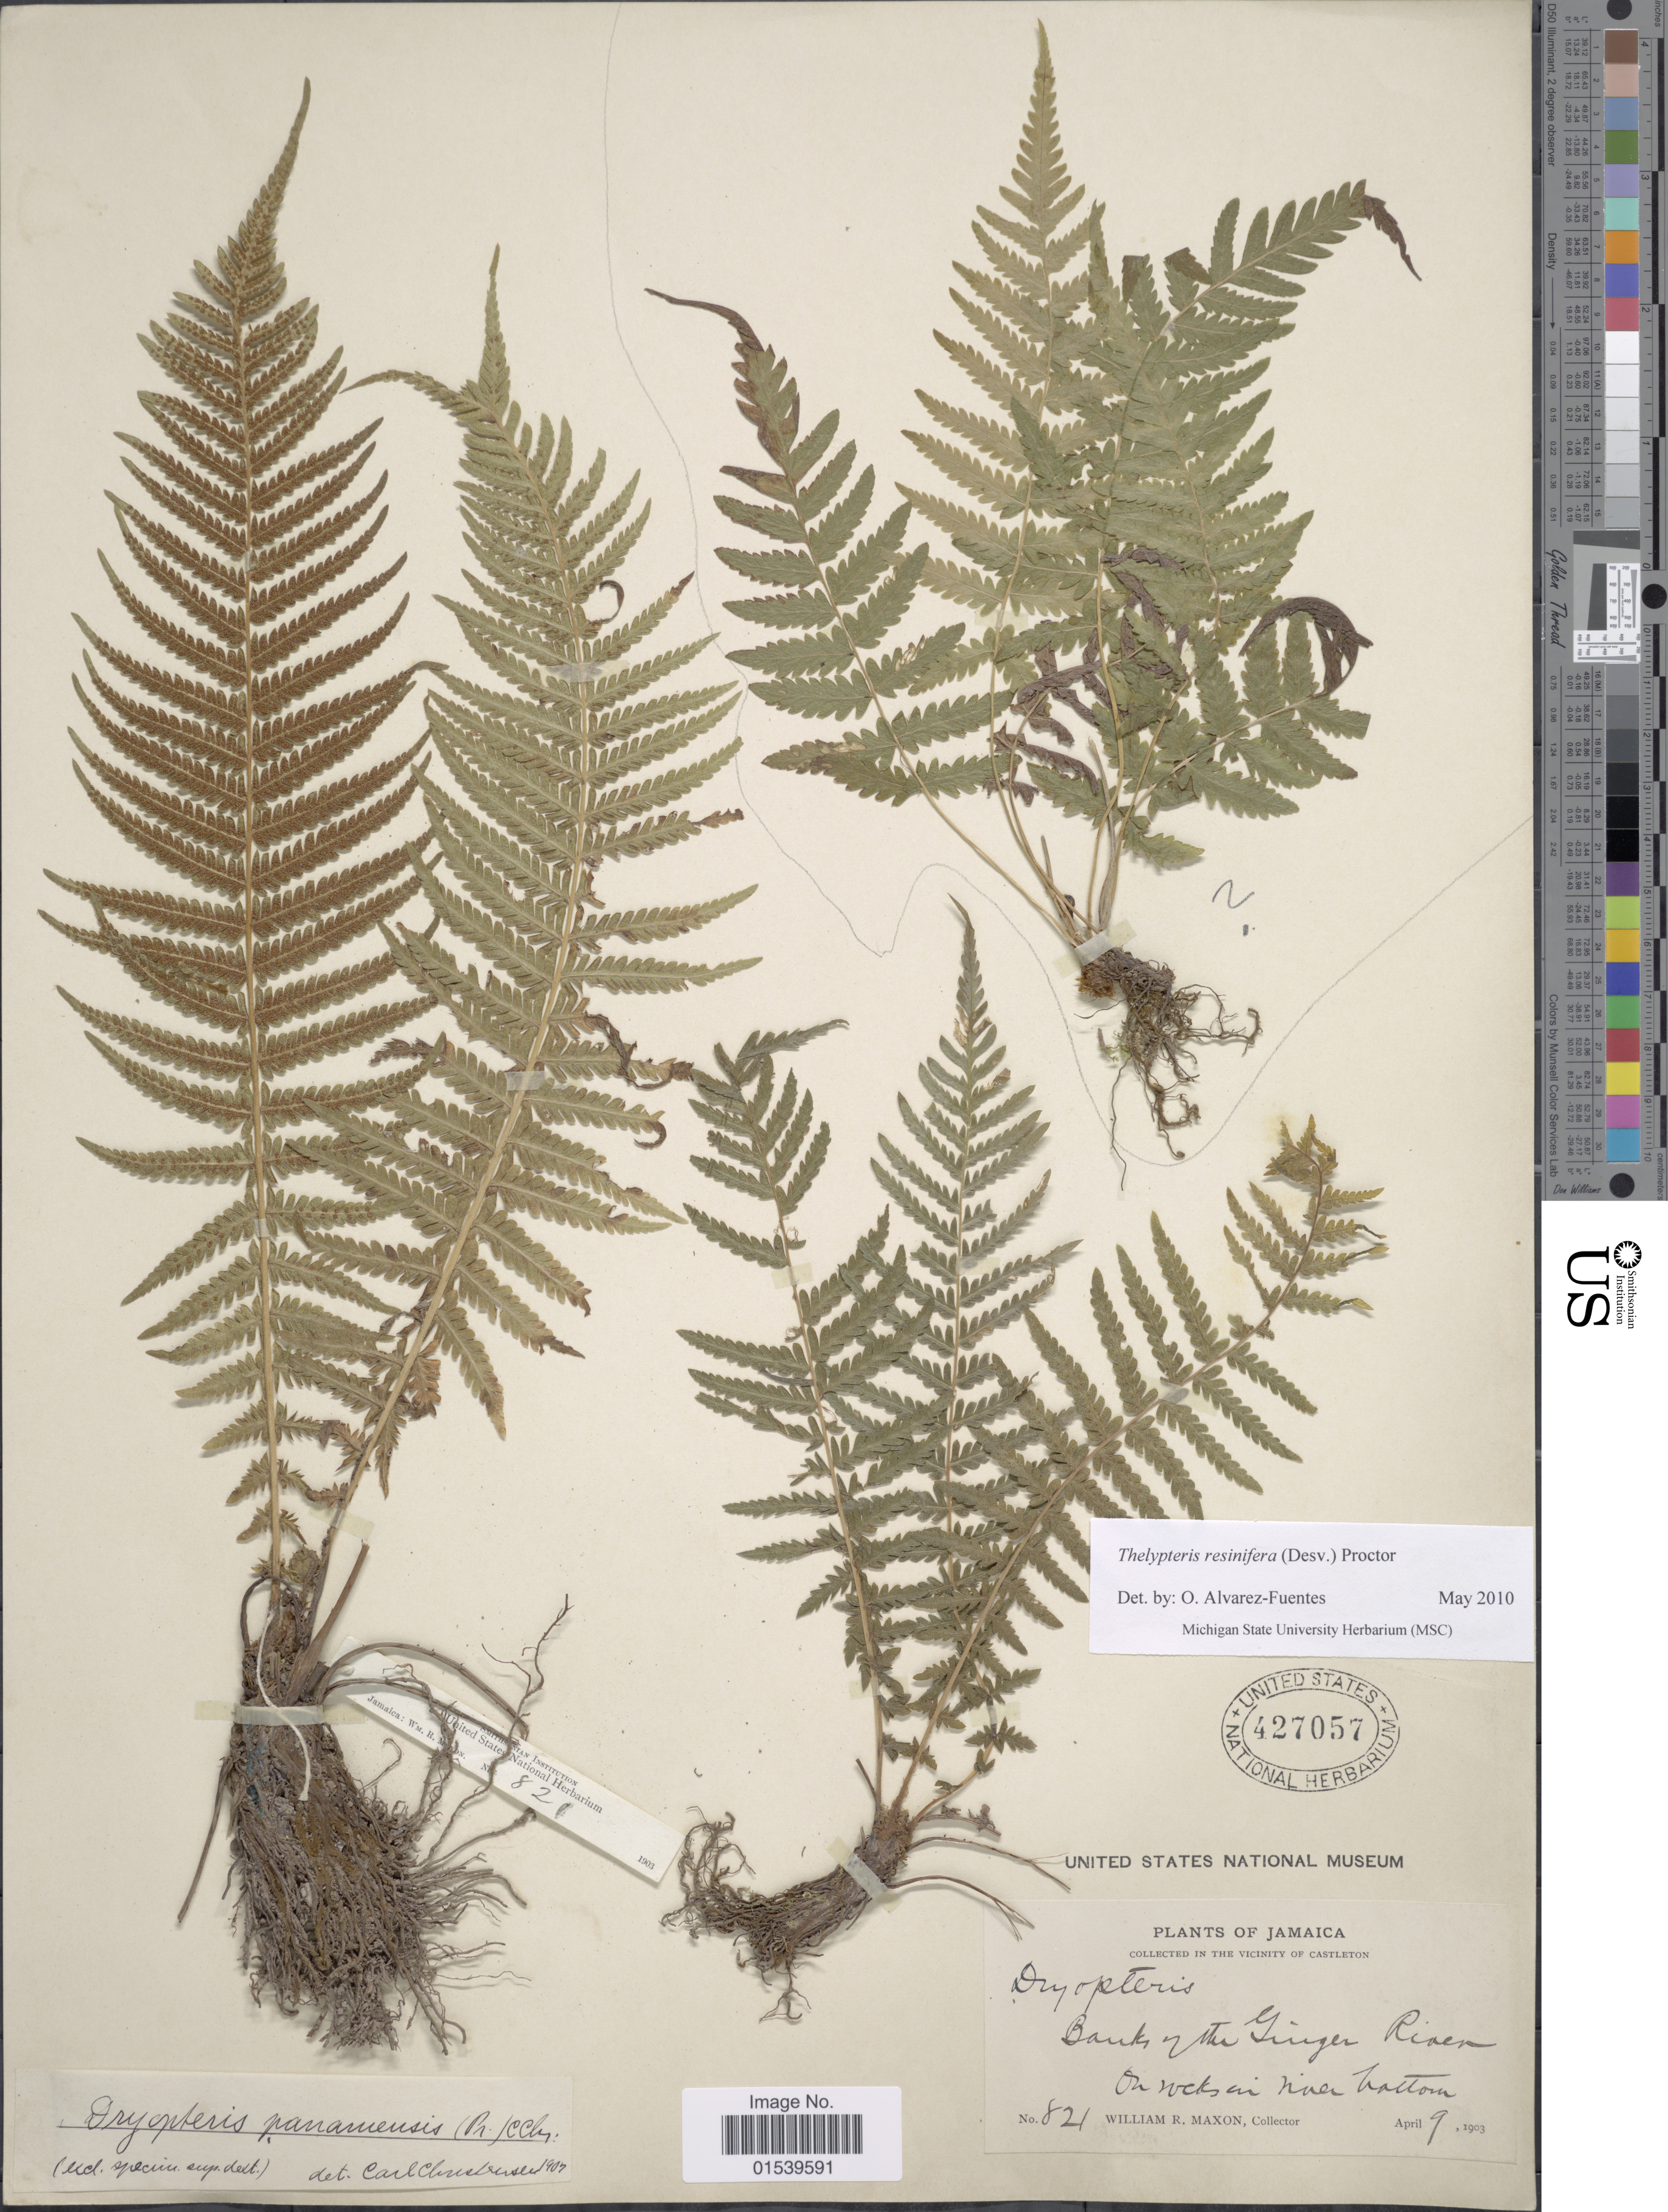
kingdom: Plantae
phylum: Tracheophyta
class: Polypodiopsida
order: Polypodiales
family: Thelypteridaceae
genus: Amauropelta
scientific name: Amauropelta resinifera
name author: (Desv.) Pic. Serm.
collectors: W. R. Maxon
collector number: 821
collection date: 1903-04-09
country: Jamaica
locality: Vicinity of Castleton, banks of the Ginger River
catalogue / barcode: US 427057